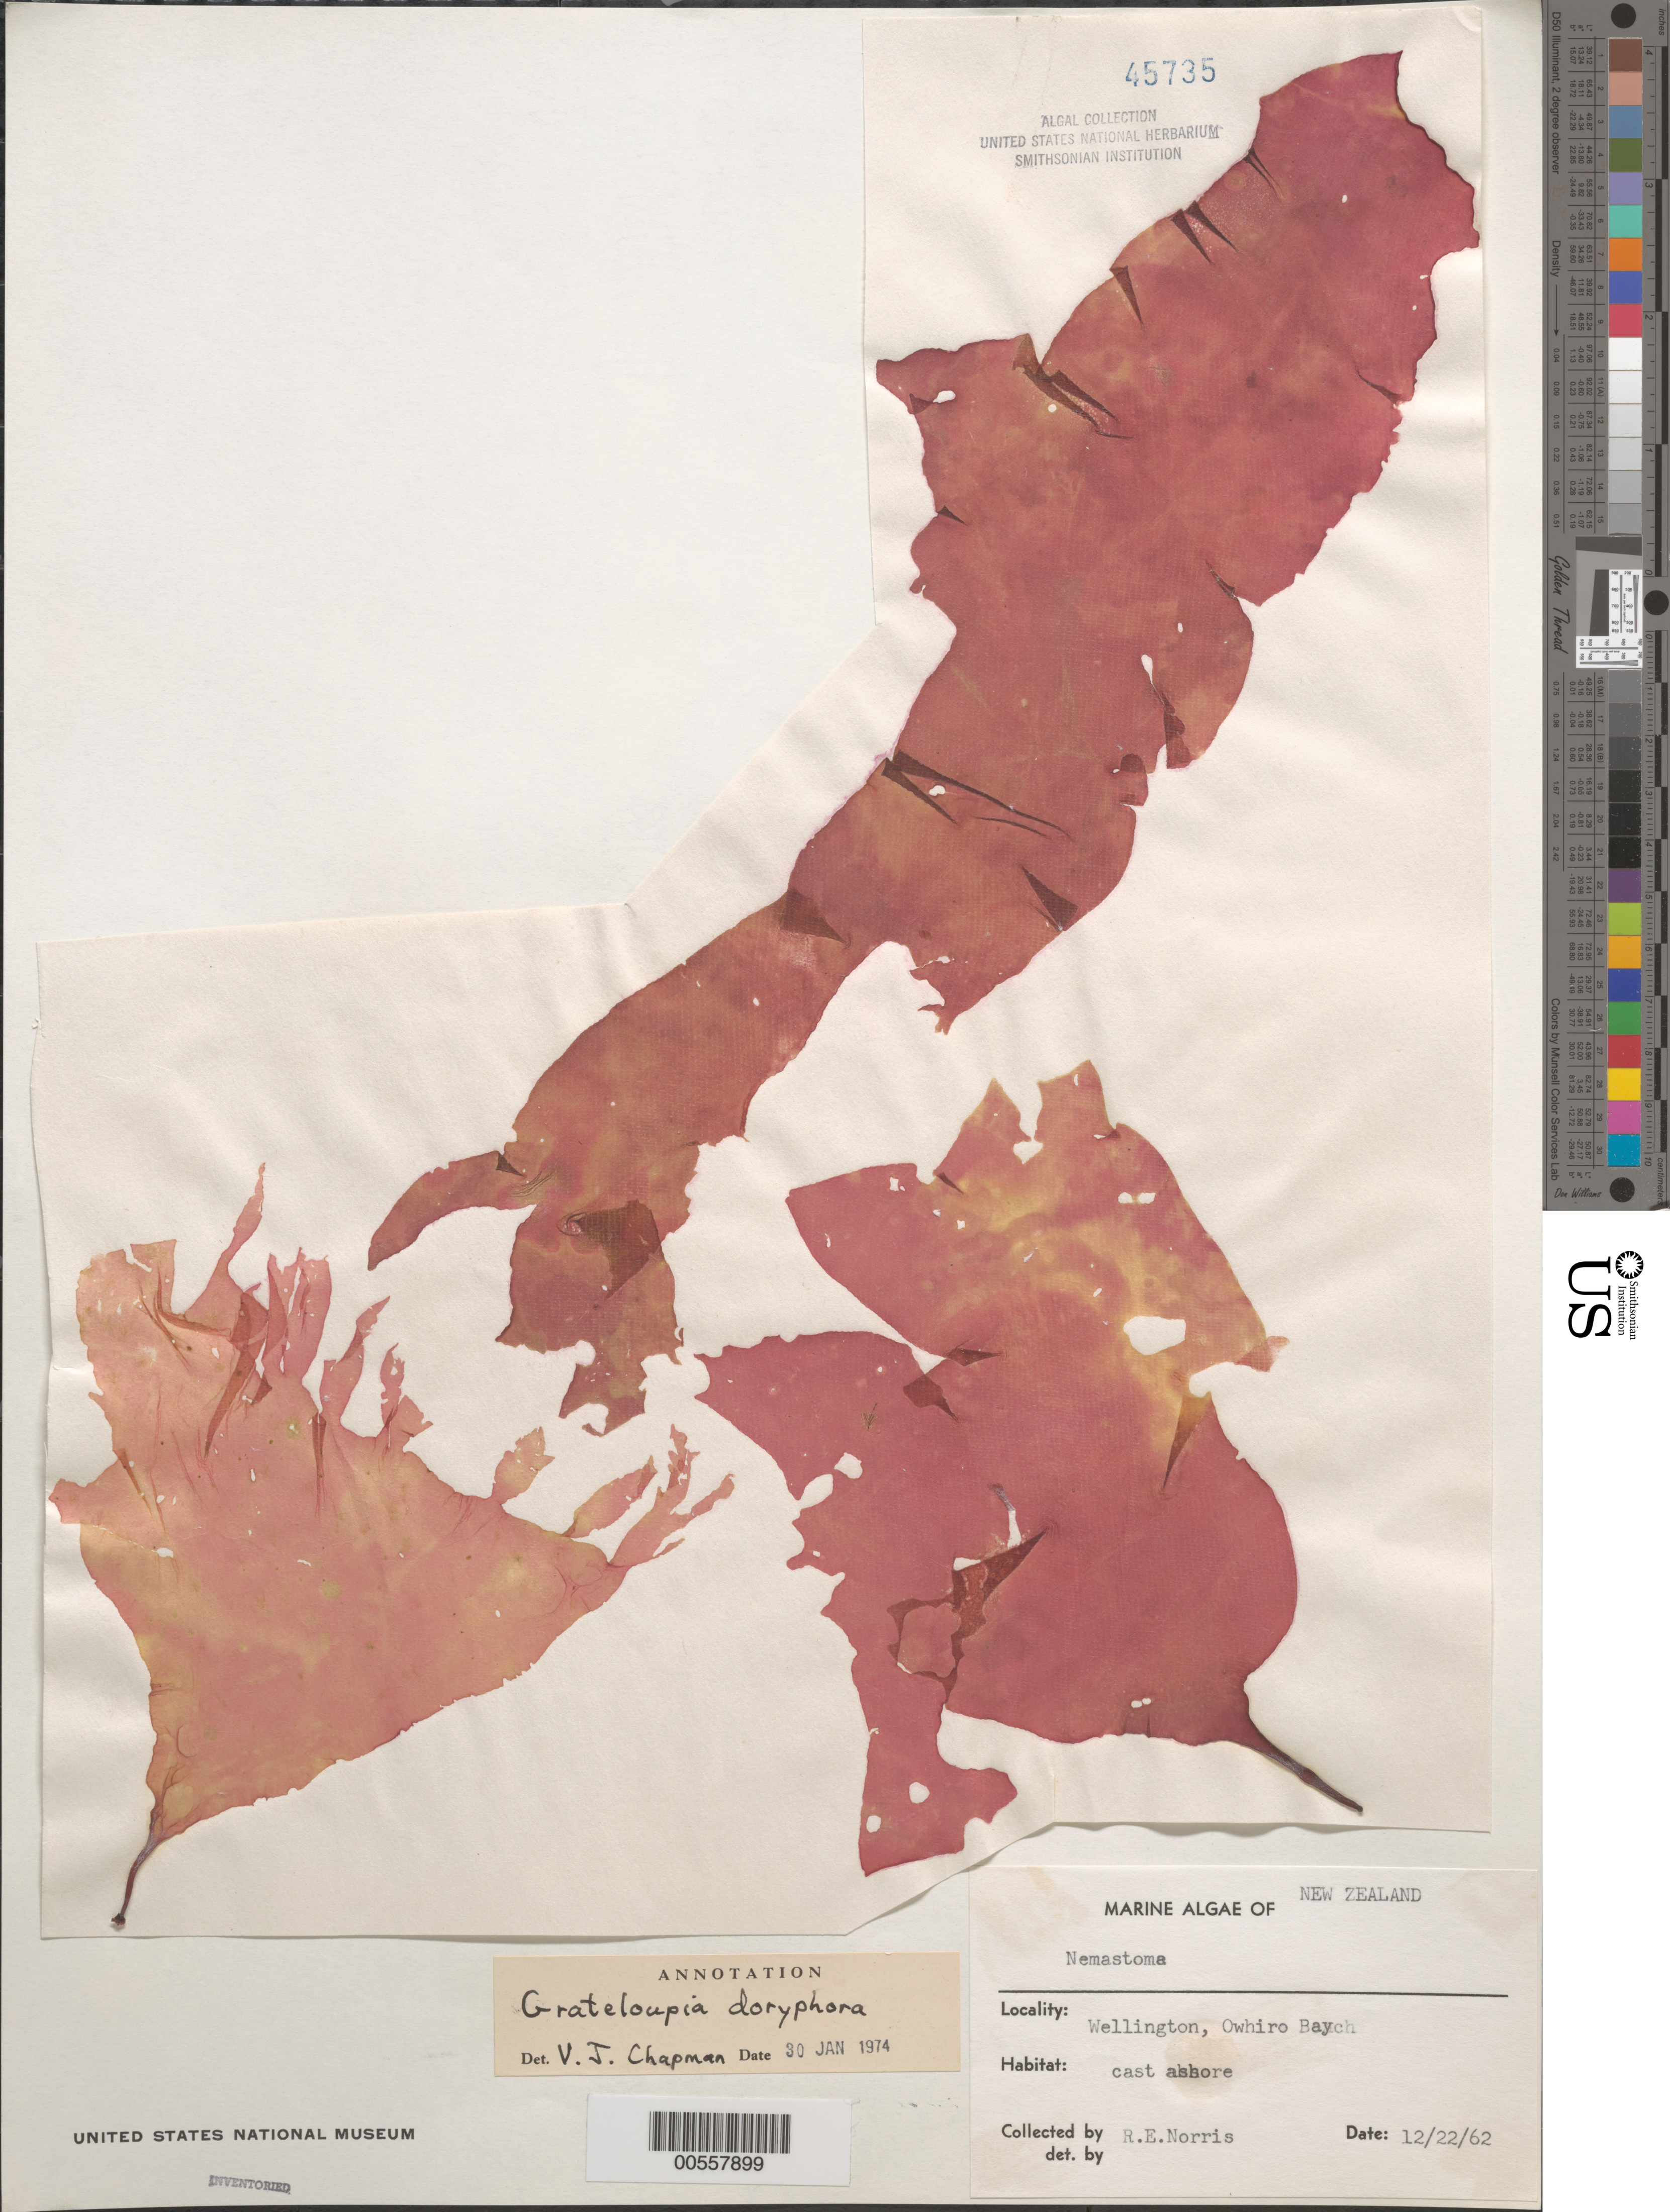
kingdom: Plantae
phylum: Rhodophyta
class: Florideophyceae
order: Halymeniales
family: Halymeniaceae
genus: Grateloupia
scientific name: Grateloupia doryphora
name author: (Mont.) Howe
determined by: Chapman, V. J.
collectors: R. E. Norris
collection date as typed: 22 Dec 1962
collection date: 1962-12-22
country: New Zealand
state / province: Wellington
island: North Island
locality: Wellington, Owhiro Bay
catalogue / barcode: US 45735